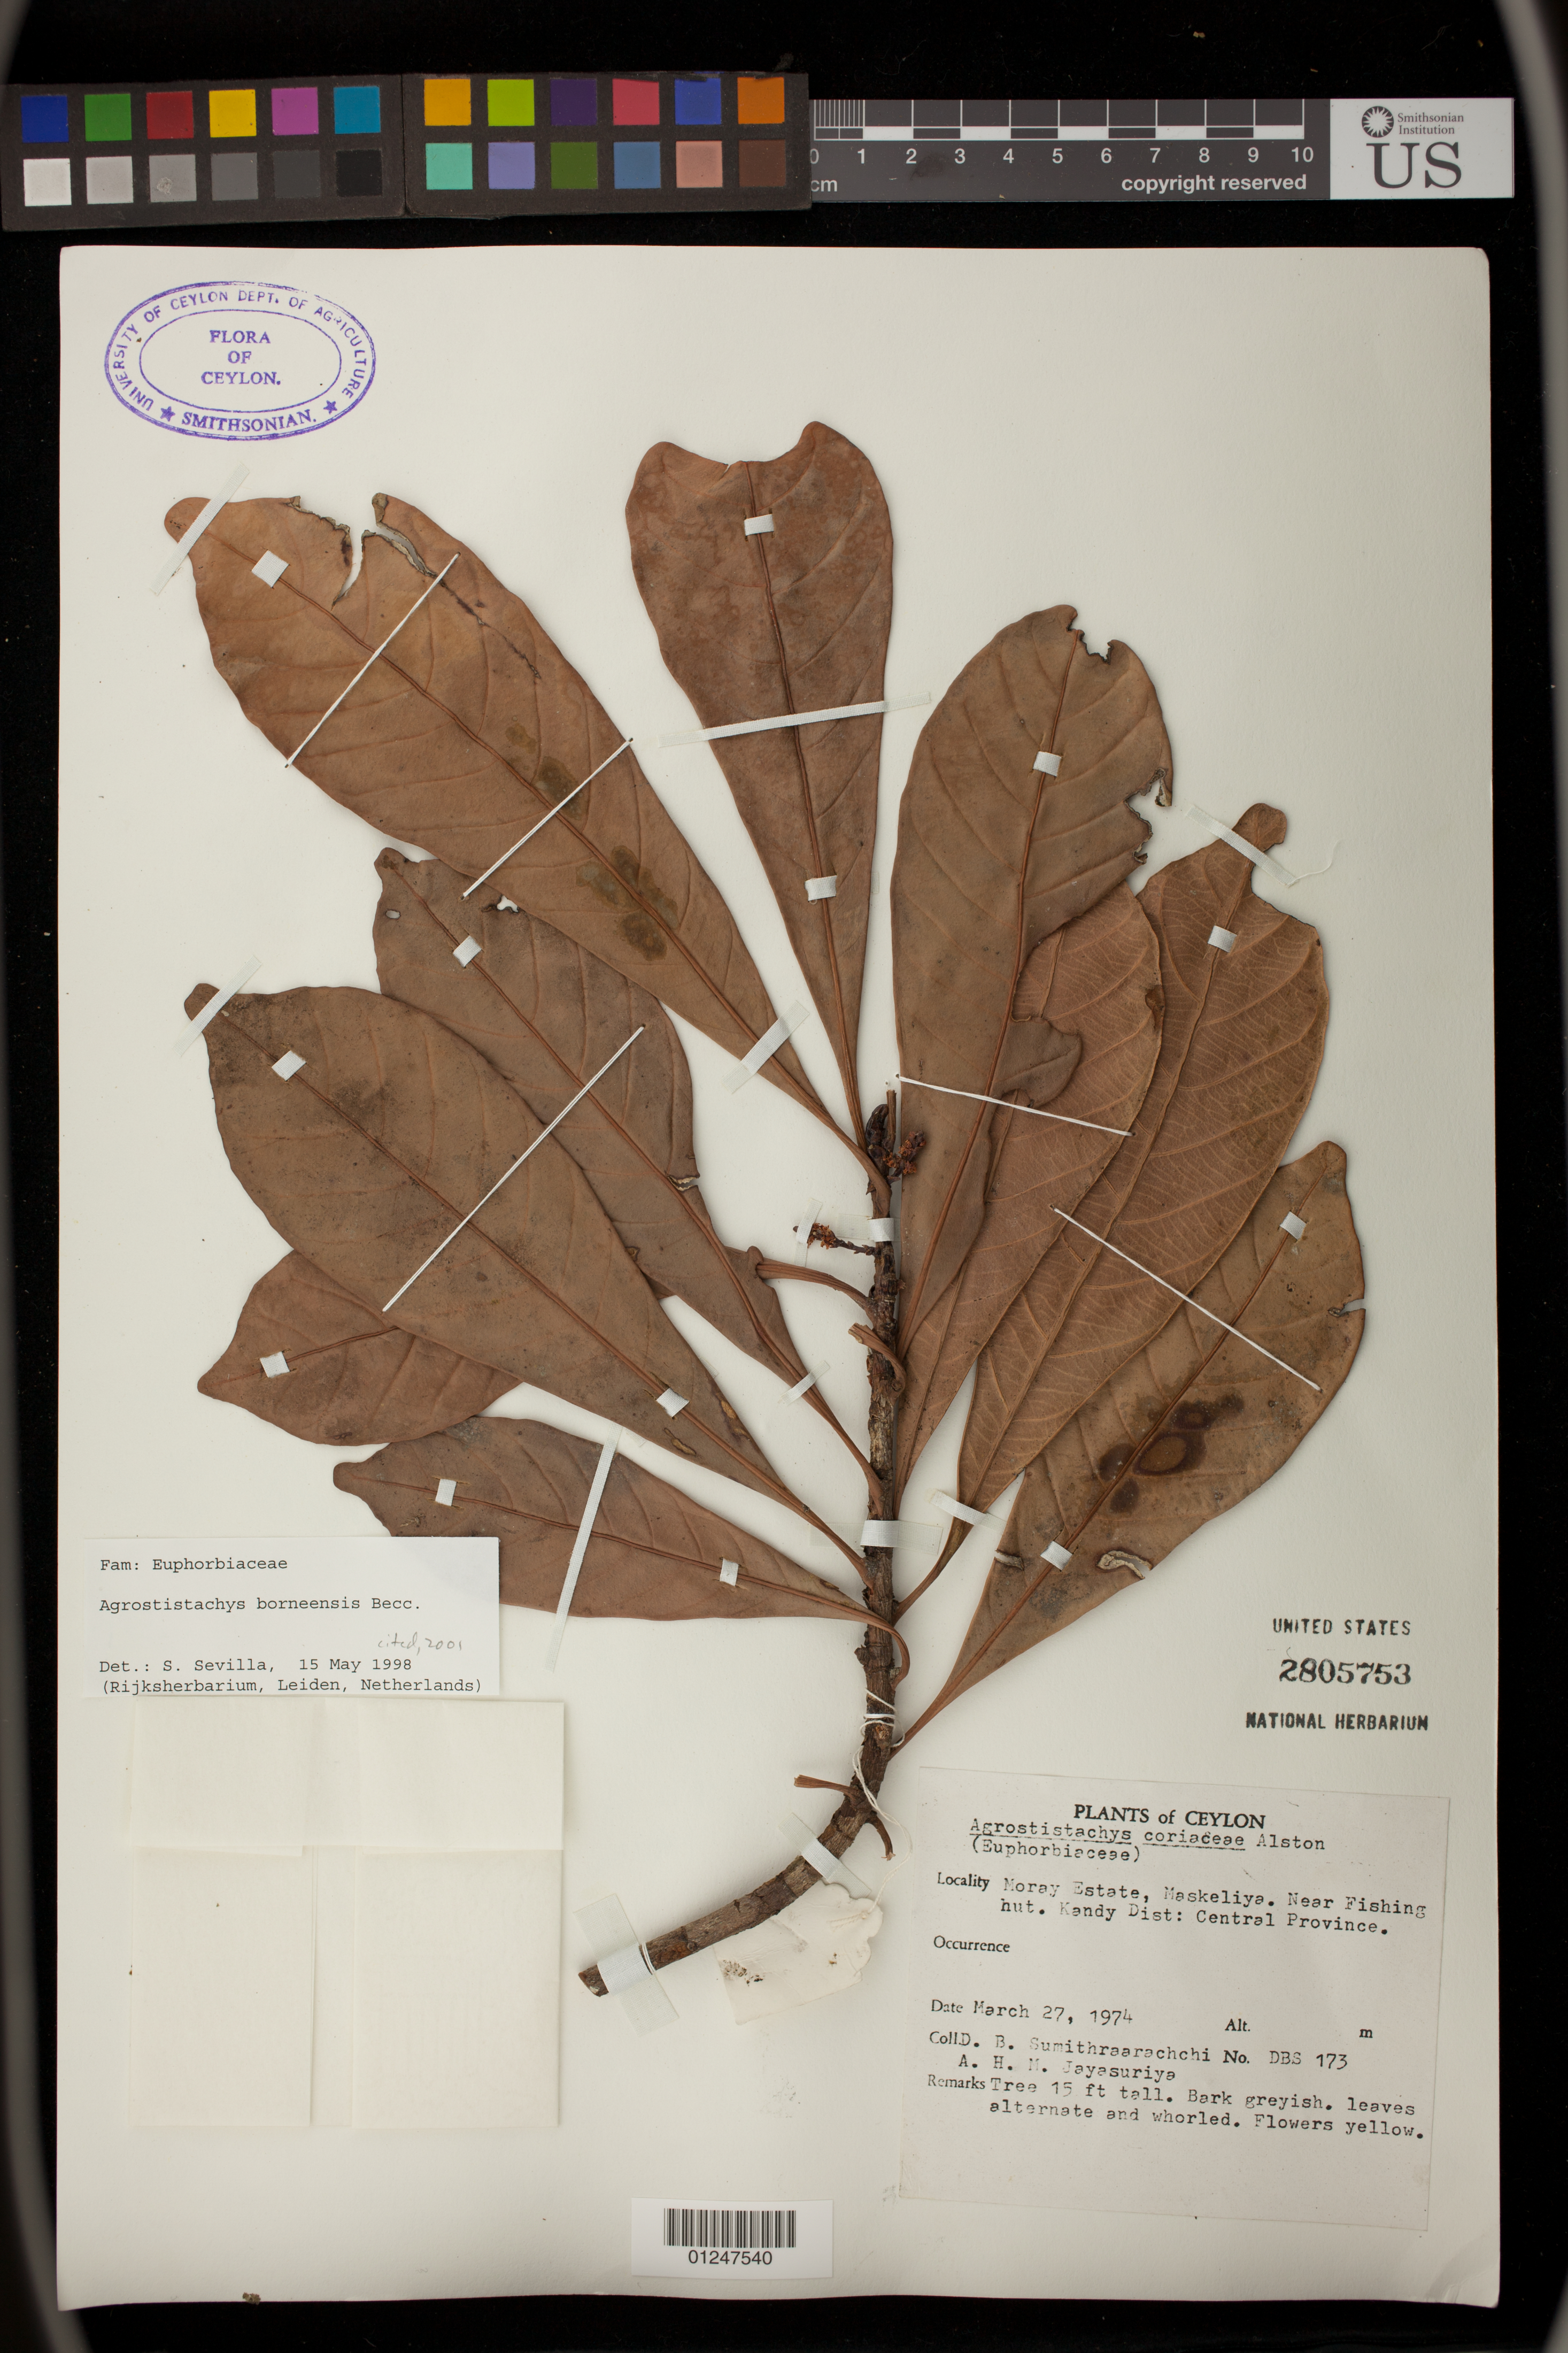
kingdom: Plantae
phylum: Tracheophyta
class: Magnoliopsida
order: Malpighiales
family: Euphorbiaceae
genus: Agrostistachys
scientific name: Agrostistachys borneensis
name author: Becc.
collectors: D. B. Sumithraarachchi & A. H. Jayasuriya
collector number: DBS 173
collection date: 1974-03-27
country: Sri Lanka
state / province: Central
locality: Noray Estate, Maskeliya. Near Fishing hut. Central District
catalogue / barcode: US 2805753